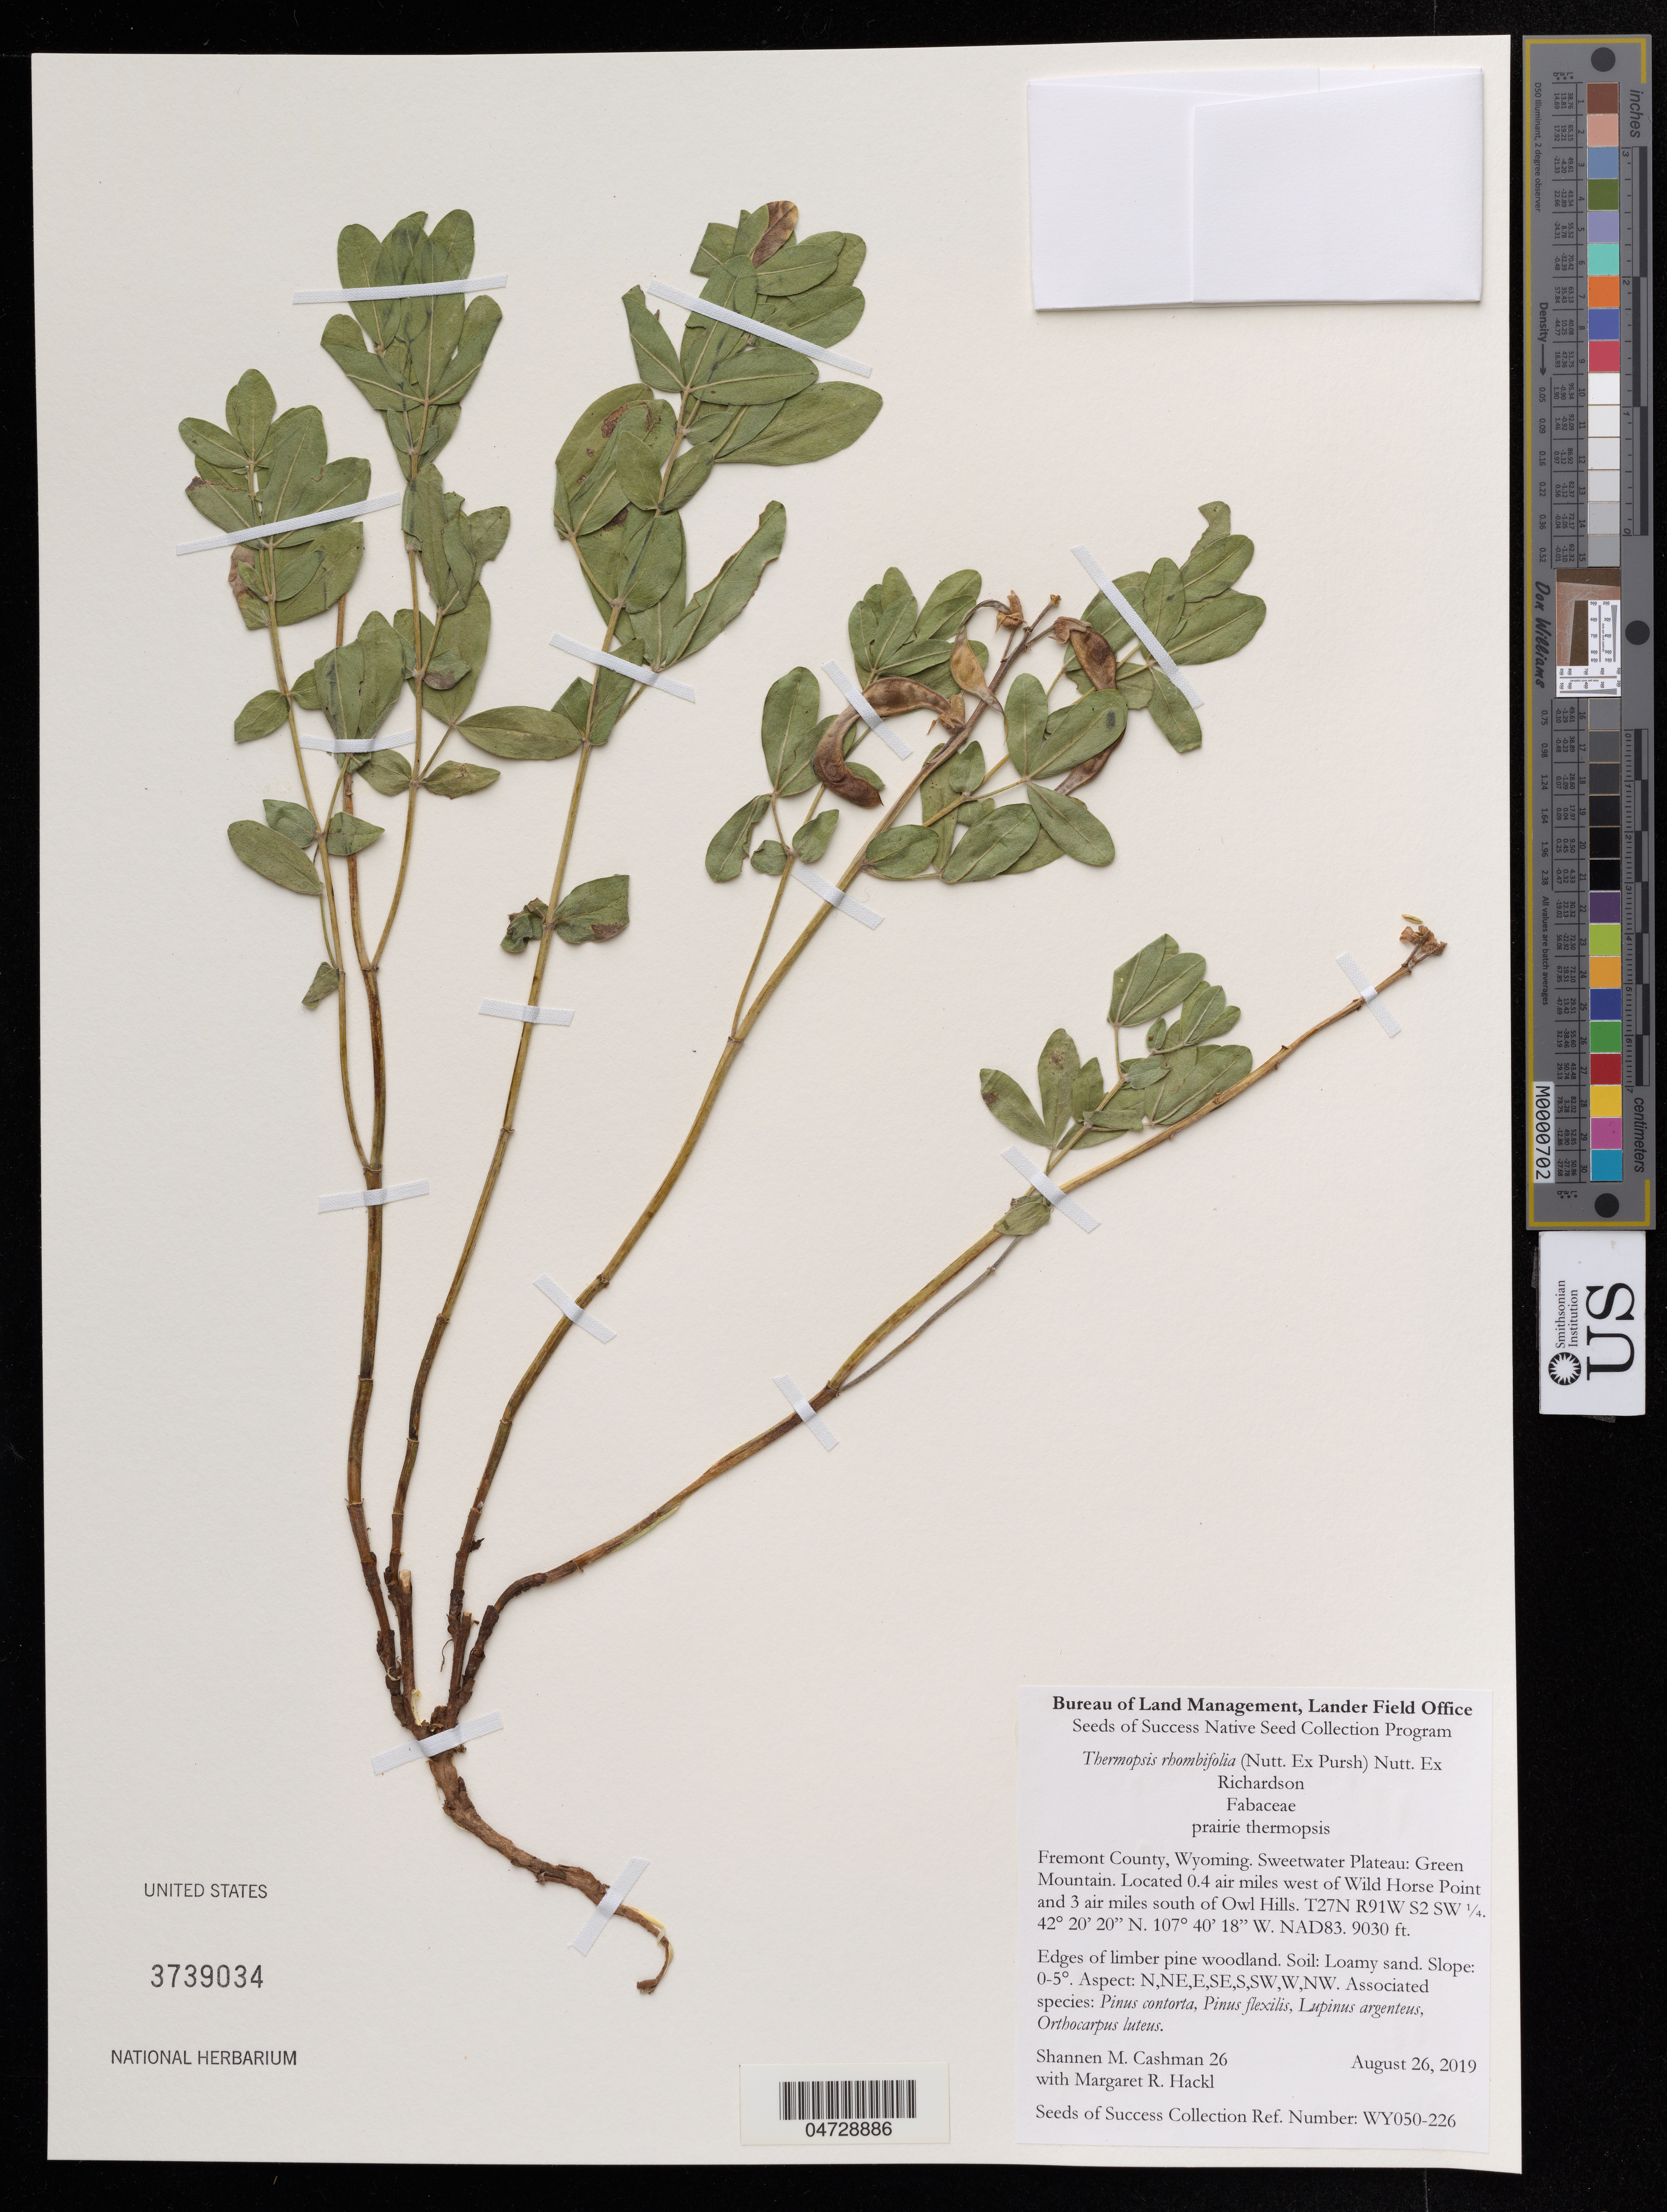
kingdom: Plantae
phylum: Tracheophyta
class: Magnoliopsida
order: Fabales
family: Fabaceae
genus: Thermopsis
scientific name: Thermopsis rhombifolia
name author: Richardson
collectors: S. Cashman & M. Hackl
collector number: WY050-226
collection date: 2019-08-26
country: United States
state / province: Wyoming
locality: Fremont County, Sweetwater Plateau: Green Mountain. Located 0.4 air miles west of Wild Horse Point and 3 air miles south of Owl Hills. T27N R91W S2 SW¼.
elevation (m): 2752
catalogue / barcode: US 3739034